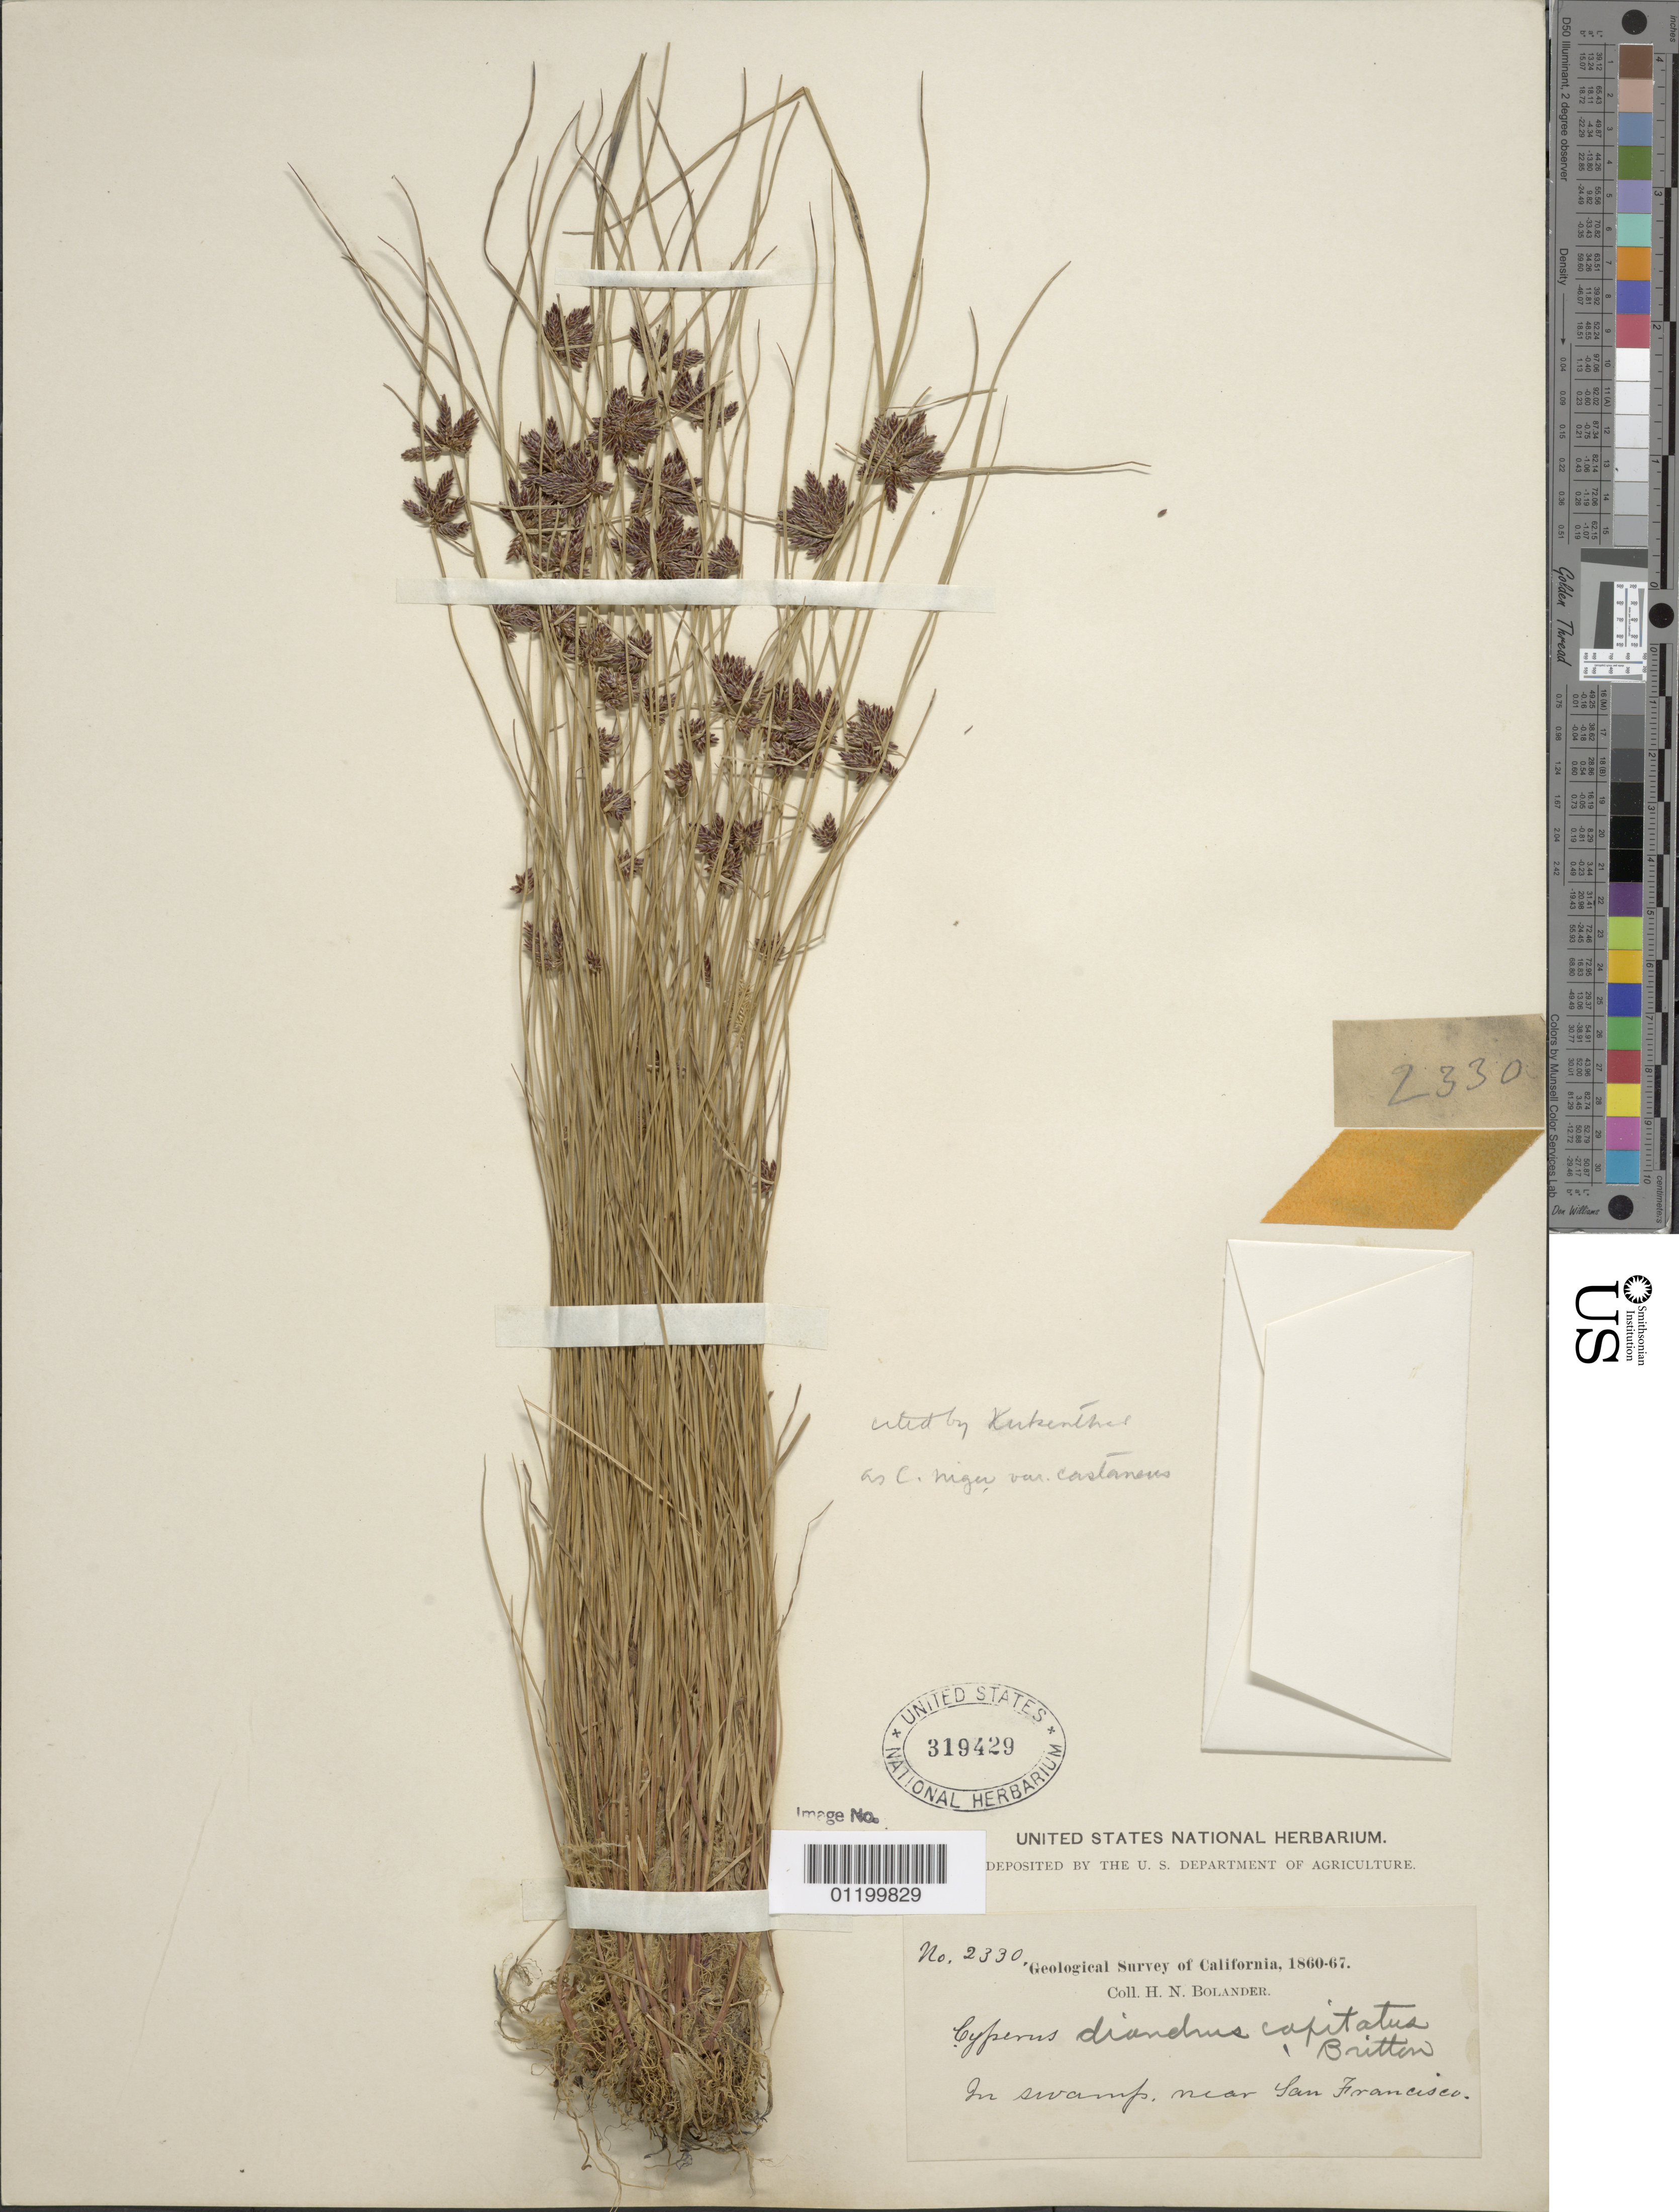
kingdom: Plantae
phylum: Tracheophyta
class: Liliopsida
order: Poales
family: Cyperaceae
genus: Cyperus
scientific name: Cyperus niger var. castaneus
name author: (S. Watson) Kük.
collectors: H. Bolander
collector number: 2330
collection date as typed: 1860 to -- --- 1867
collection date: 1860/1867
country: United States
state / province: California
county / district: San Francisco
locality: Near San Francisco.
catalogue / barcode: US 319429